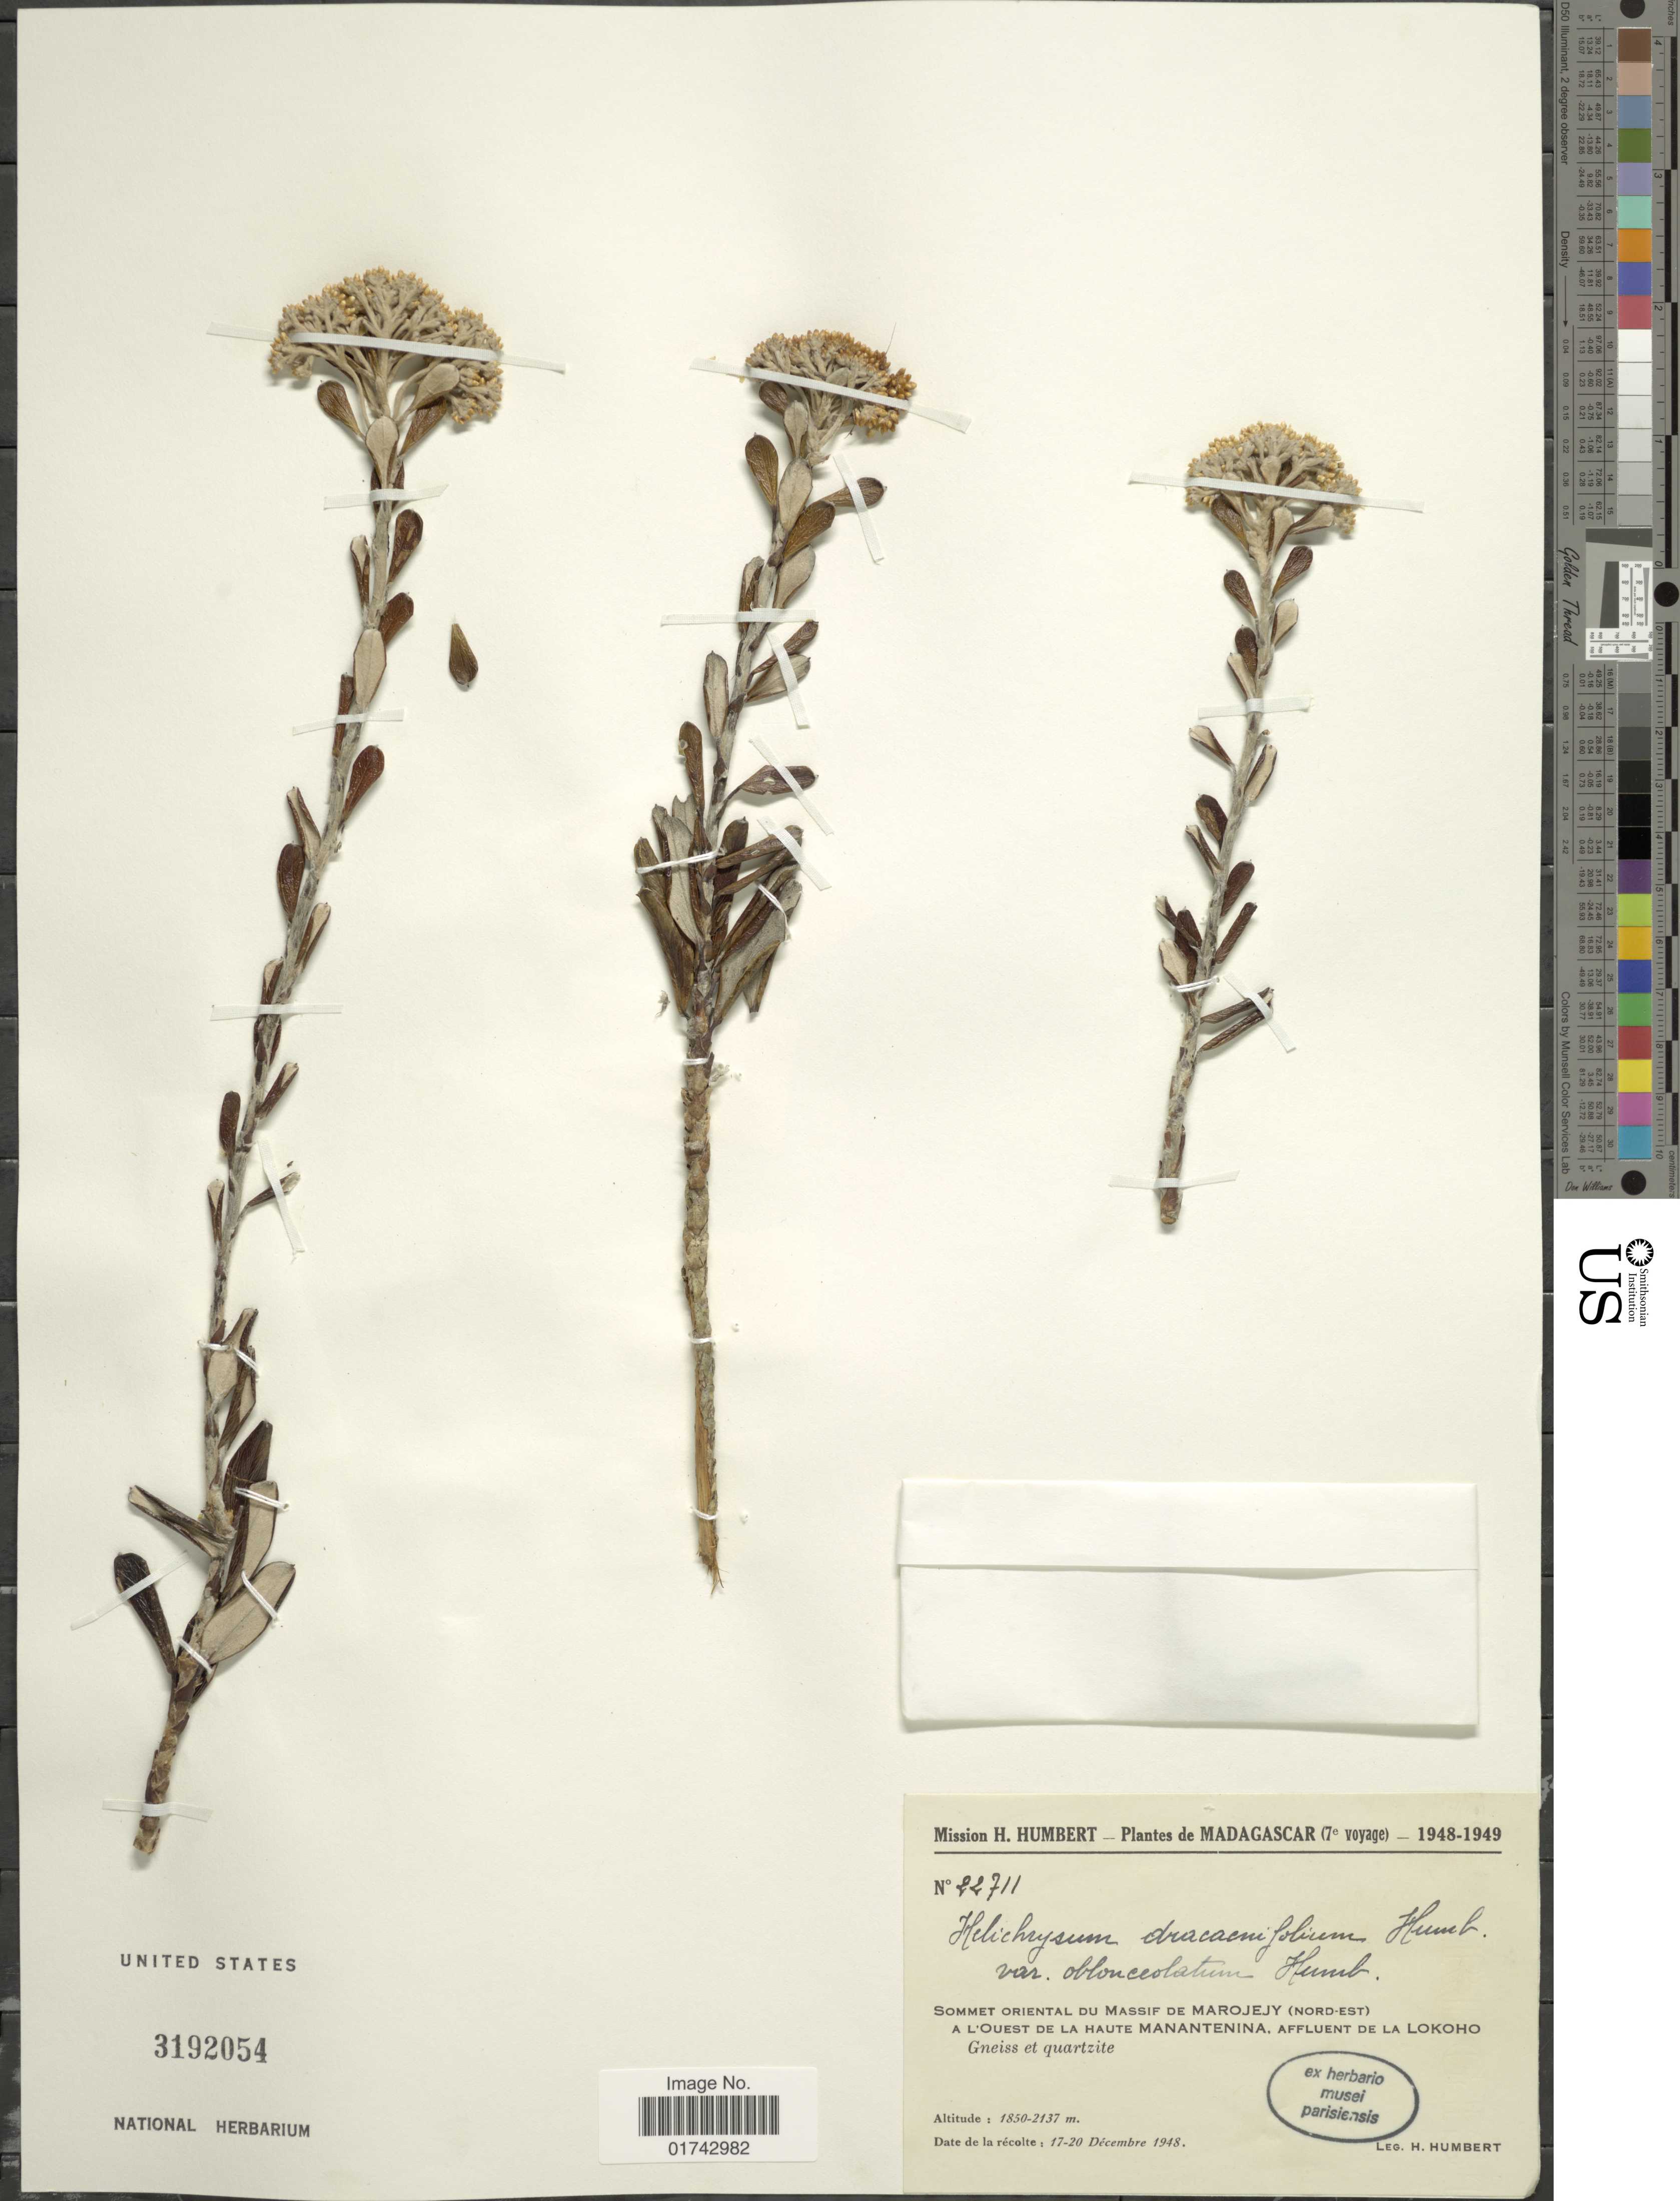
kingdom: Plantae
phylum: Tracheophyta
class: Magnoliopsida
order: Asterales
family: Asteraceae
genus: Helichrysum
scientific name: Helichrysum dracaenifolium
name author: Humbert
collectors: H. Humbert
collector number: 22711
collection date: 1948-12-17/1948-12-20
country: Madagascar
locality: Sommet Oriental du Massif de Marojejy (Nord-est) A L' Ouest de la Haute Manantenina, Affluent de la Lokoho, Gneiss et quartzite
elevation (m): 1850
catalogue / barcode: US 3192054